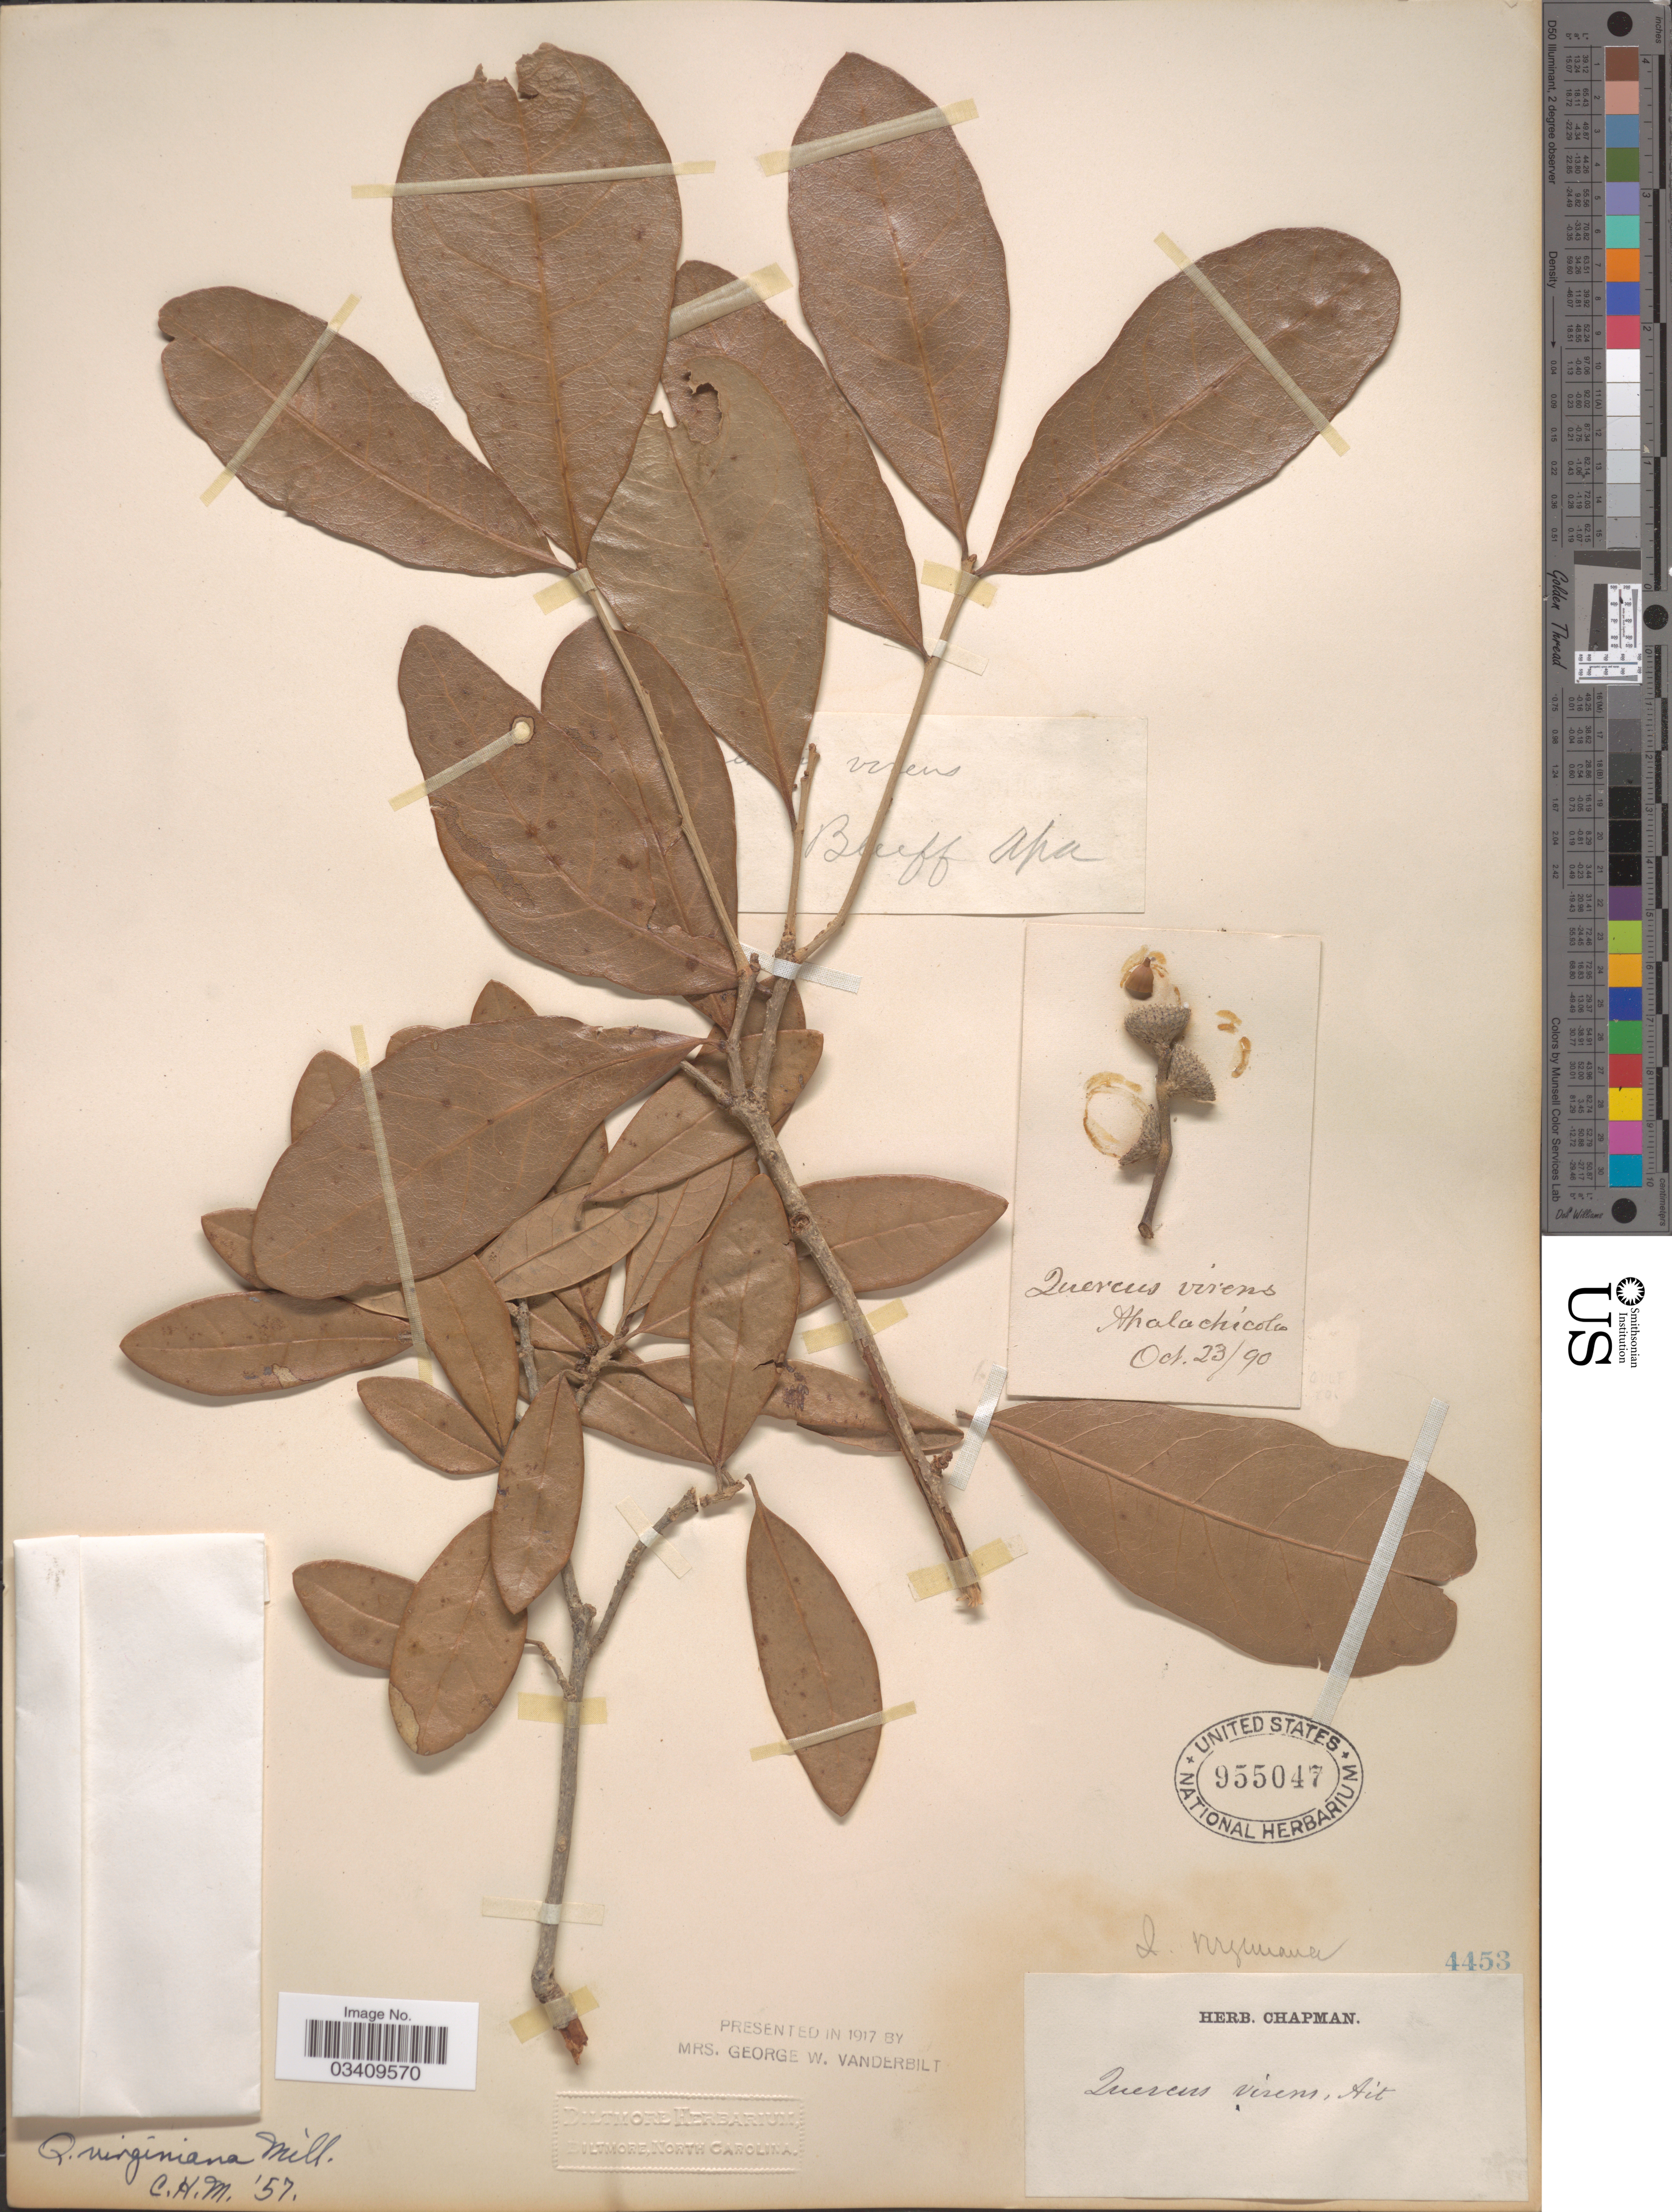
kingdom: Plantae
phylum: Tracheophyta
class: Magnoliopsida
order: Fagales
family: Fagaceae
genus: Quercus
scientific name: Quercus virginiana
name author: Mill.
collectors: ex herb. Chapman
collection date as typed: Transcribed d/m/y: 23/10/90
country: United States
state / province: Florida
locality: Apalachicola.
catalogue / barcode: US 955047